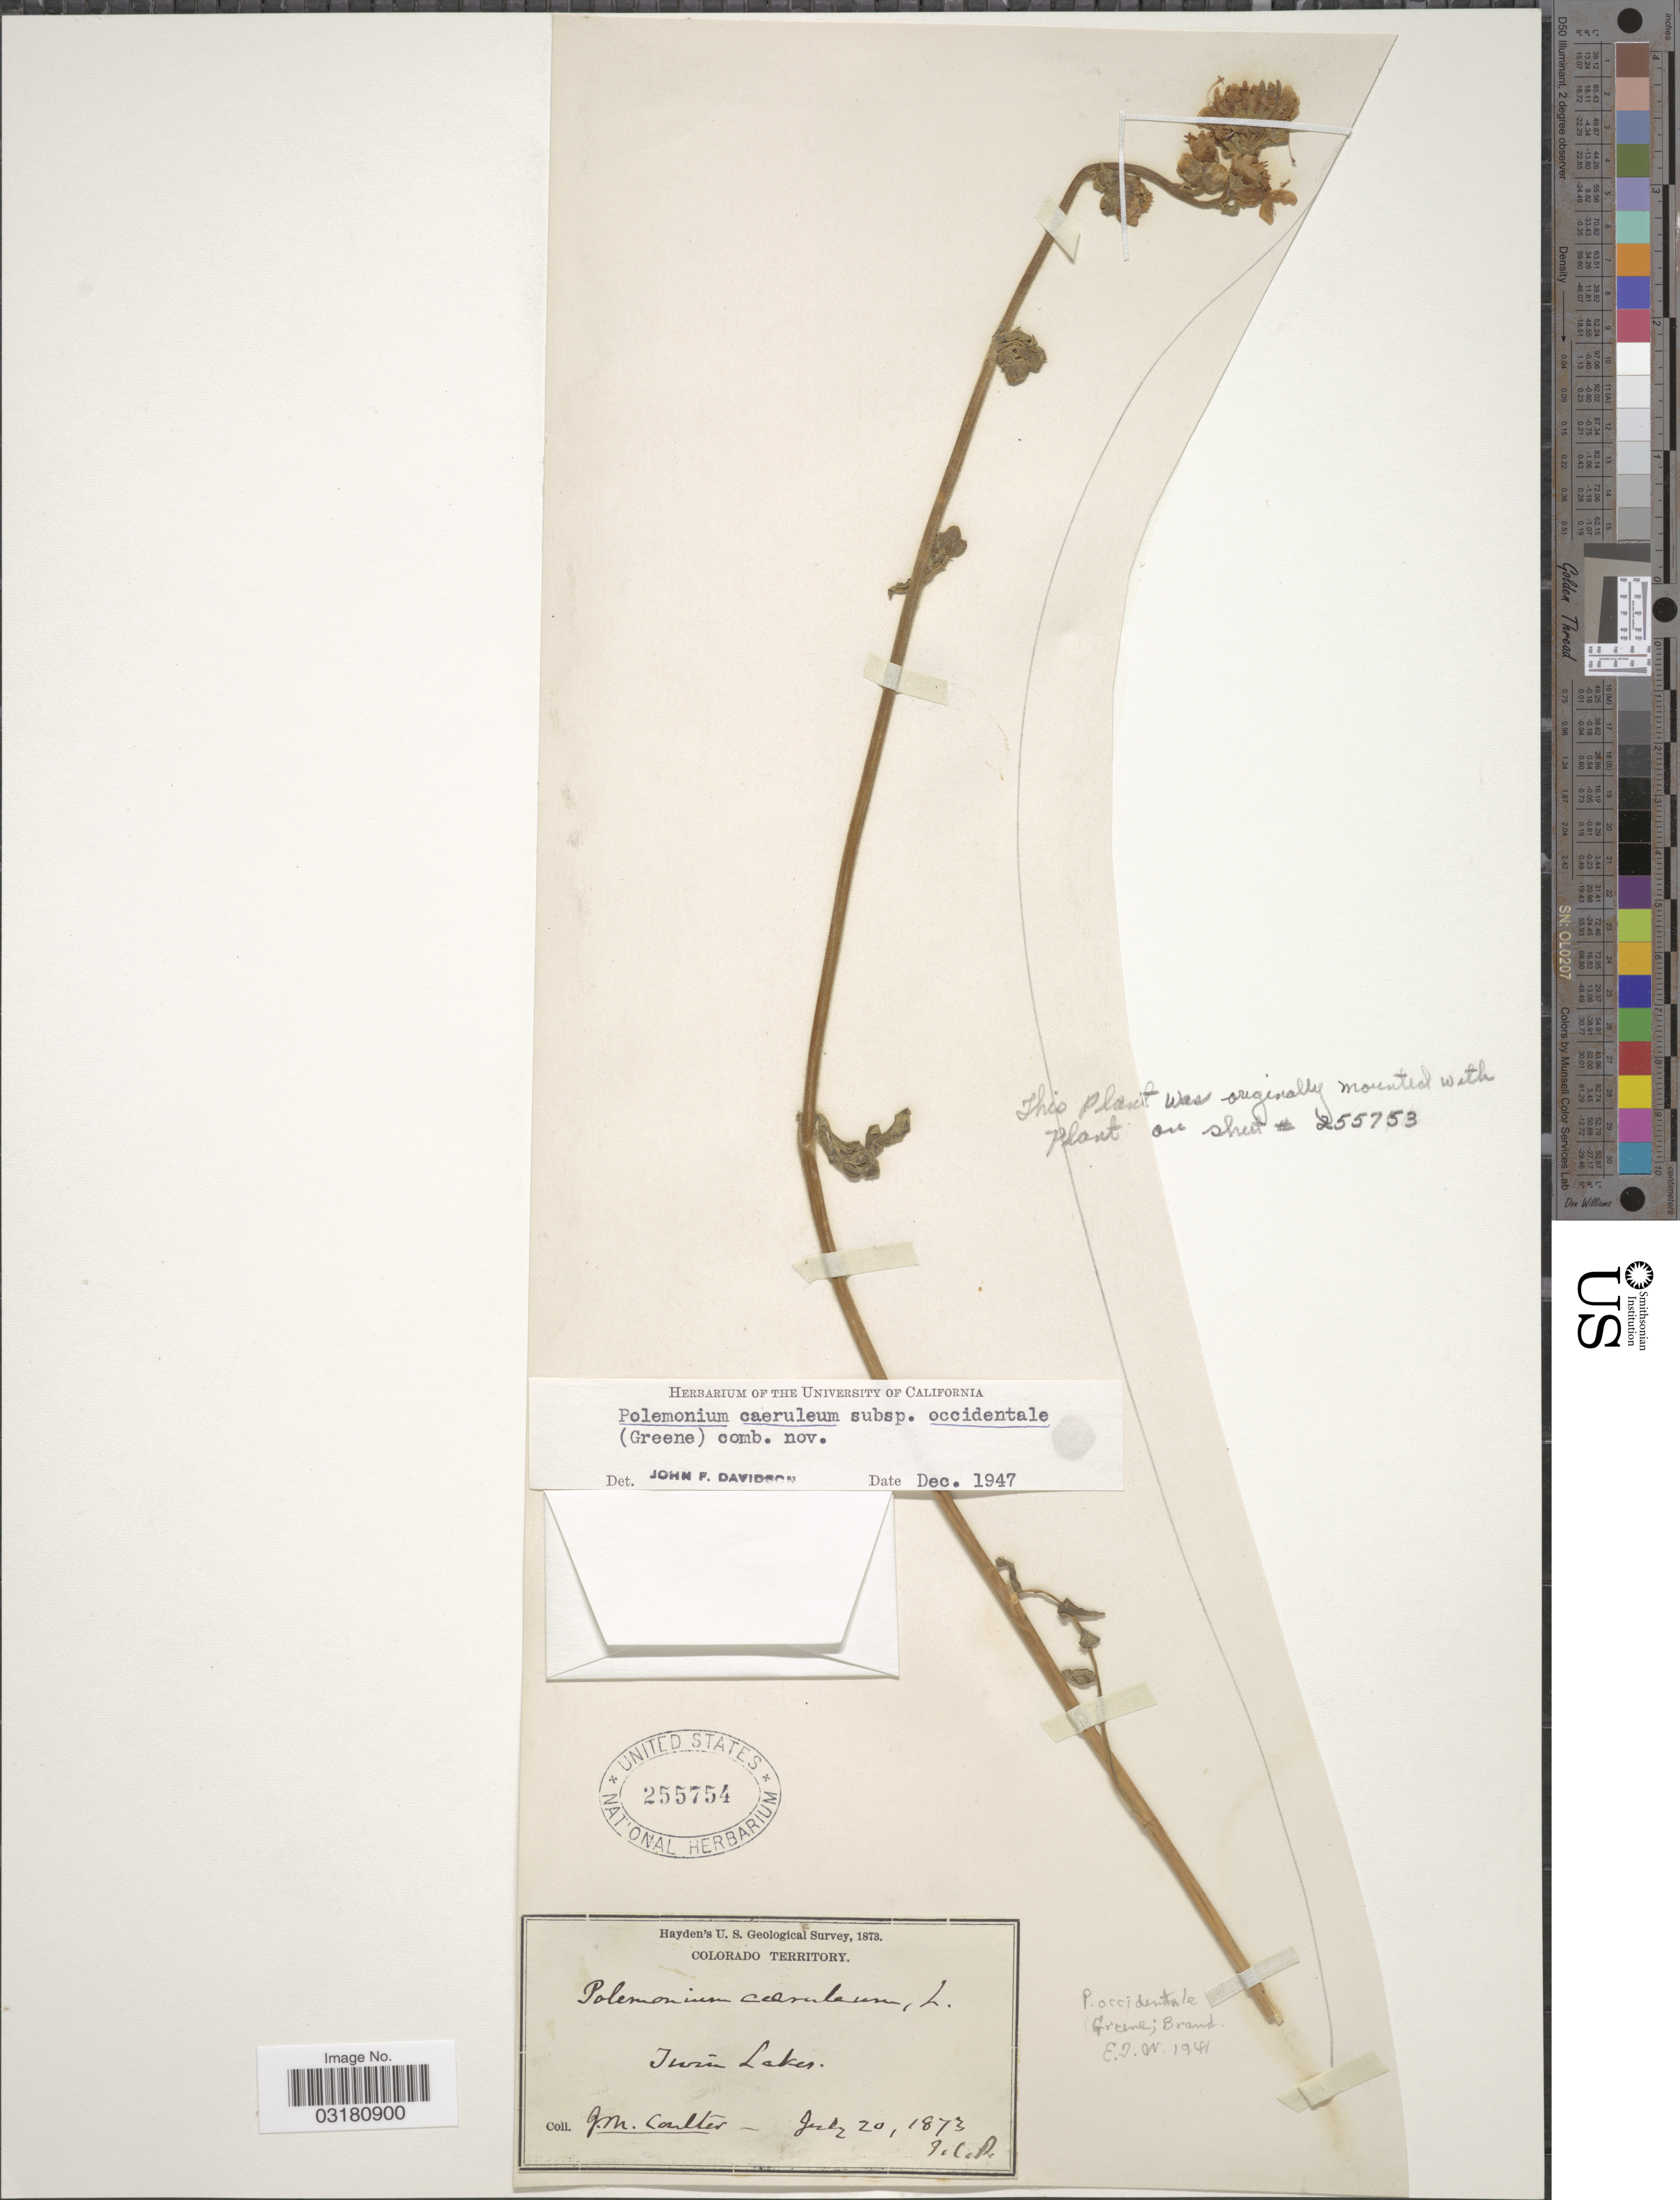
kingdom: Plantae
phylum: Tracheophyta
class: Magnoliopsida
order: Ericales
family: Polemoniaceae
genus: Polemonium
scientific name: Polemonium caeruleum subsp. occidentale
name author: (Greene) J.F. Davidson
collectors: J. M. Coulter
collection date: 1873-07-20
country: United States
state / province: Colorado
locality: Colorado Territory. Twin Lakes.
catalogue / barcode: US 255754